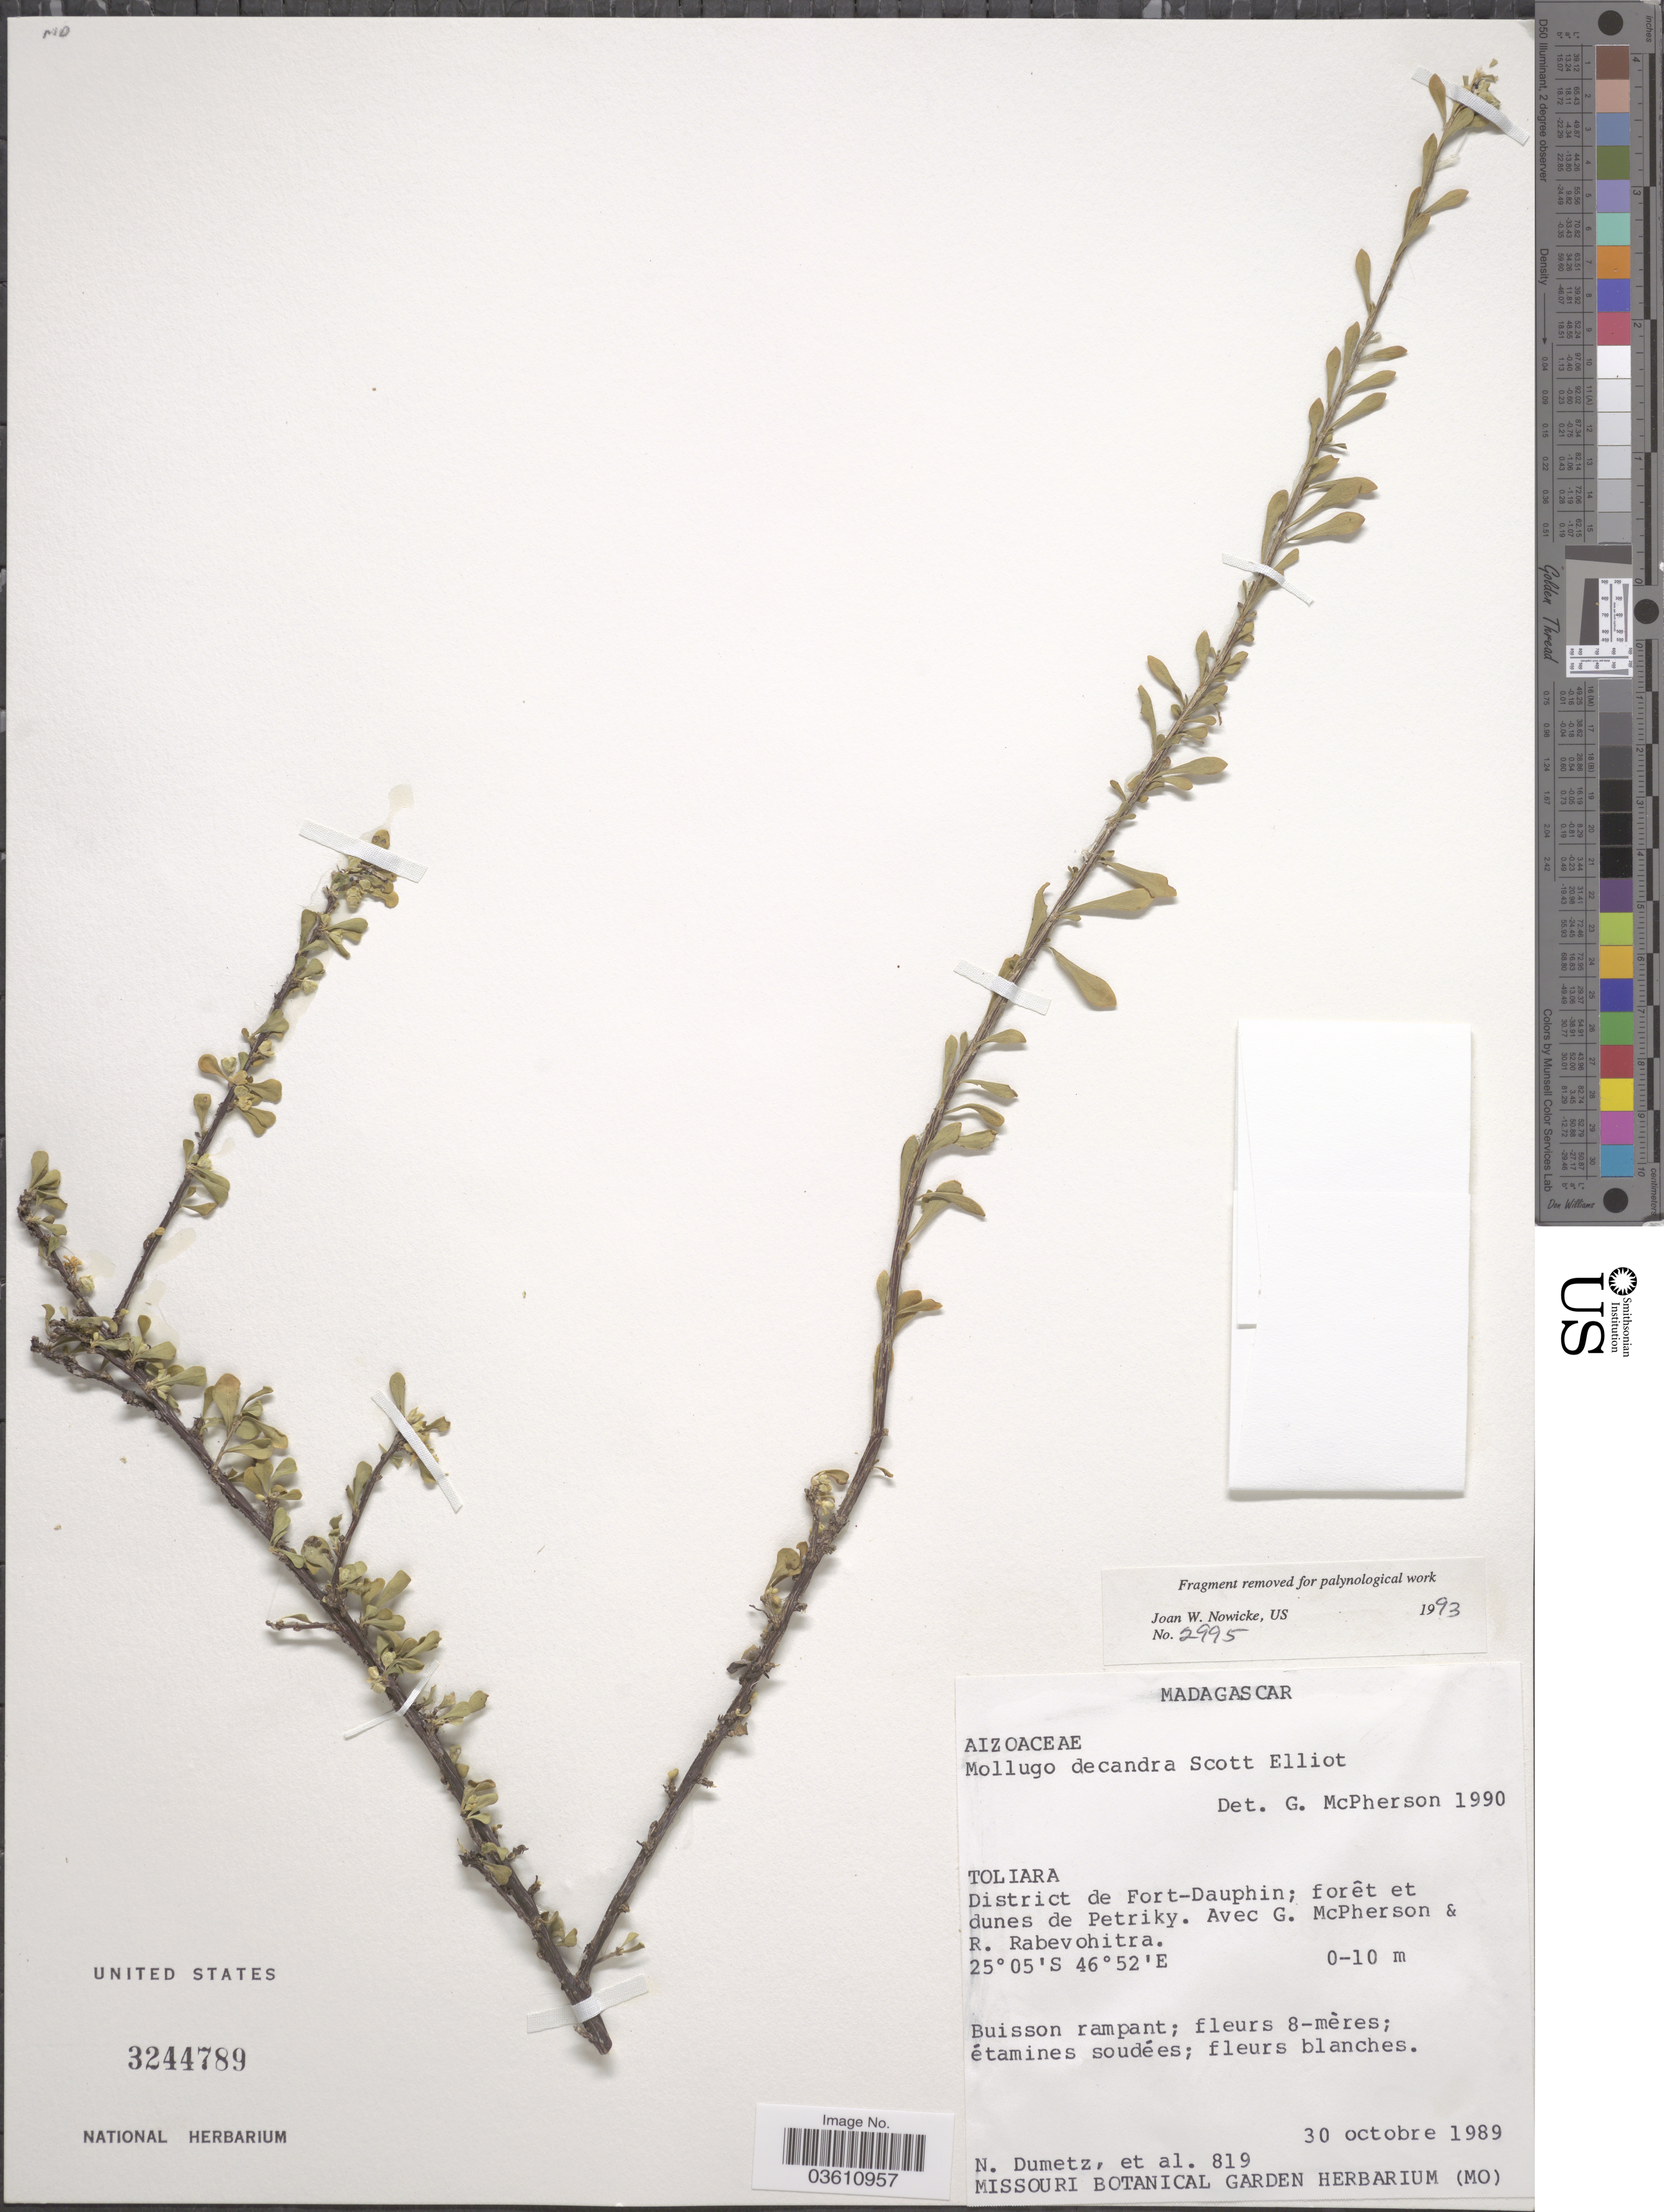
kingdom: Plantae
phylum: Tracheophyta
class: Magnoliopsida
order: Caryophyllales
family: Molluginaceae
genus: Paramollugo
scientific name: Paramollugo decandra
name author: (Scott Elliot) Thulin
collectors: N. Dumetz, G. McPherson & R. Rabevohitra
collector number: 819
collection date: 1989-10-30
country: Madagascar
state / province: Anosy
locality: District de Fort-Dauphin: forêt et dunes de Petriky.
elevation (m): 0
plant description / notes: Cited by M. Thulin et al. Candollea 79(2): 191. 2024.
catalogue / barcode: US 3244789